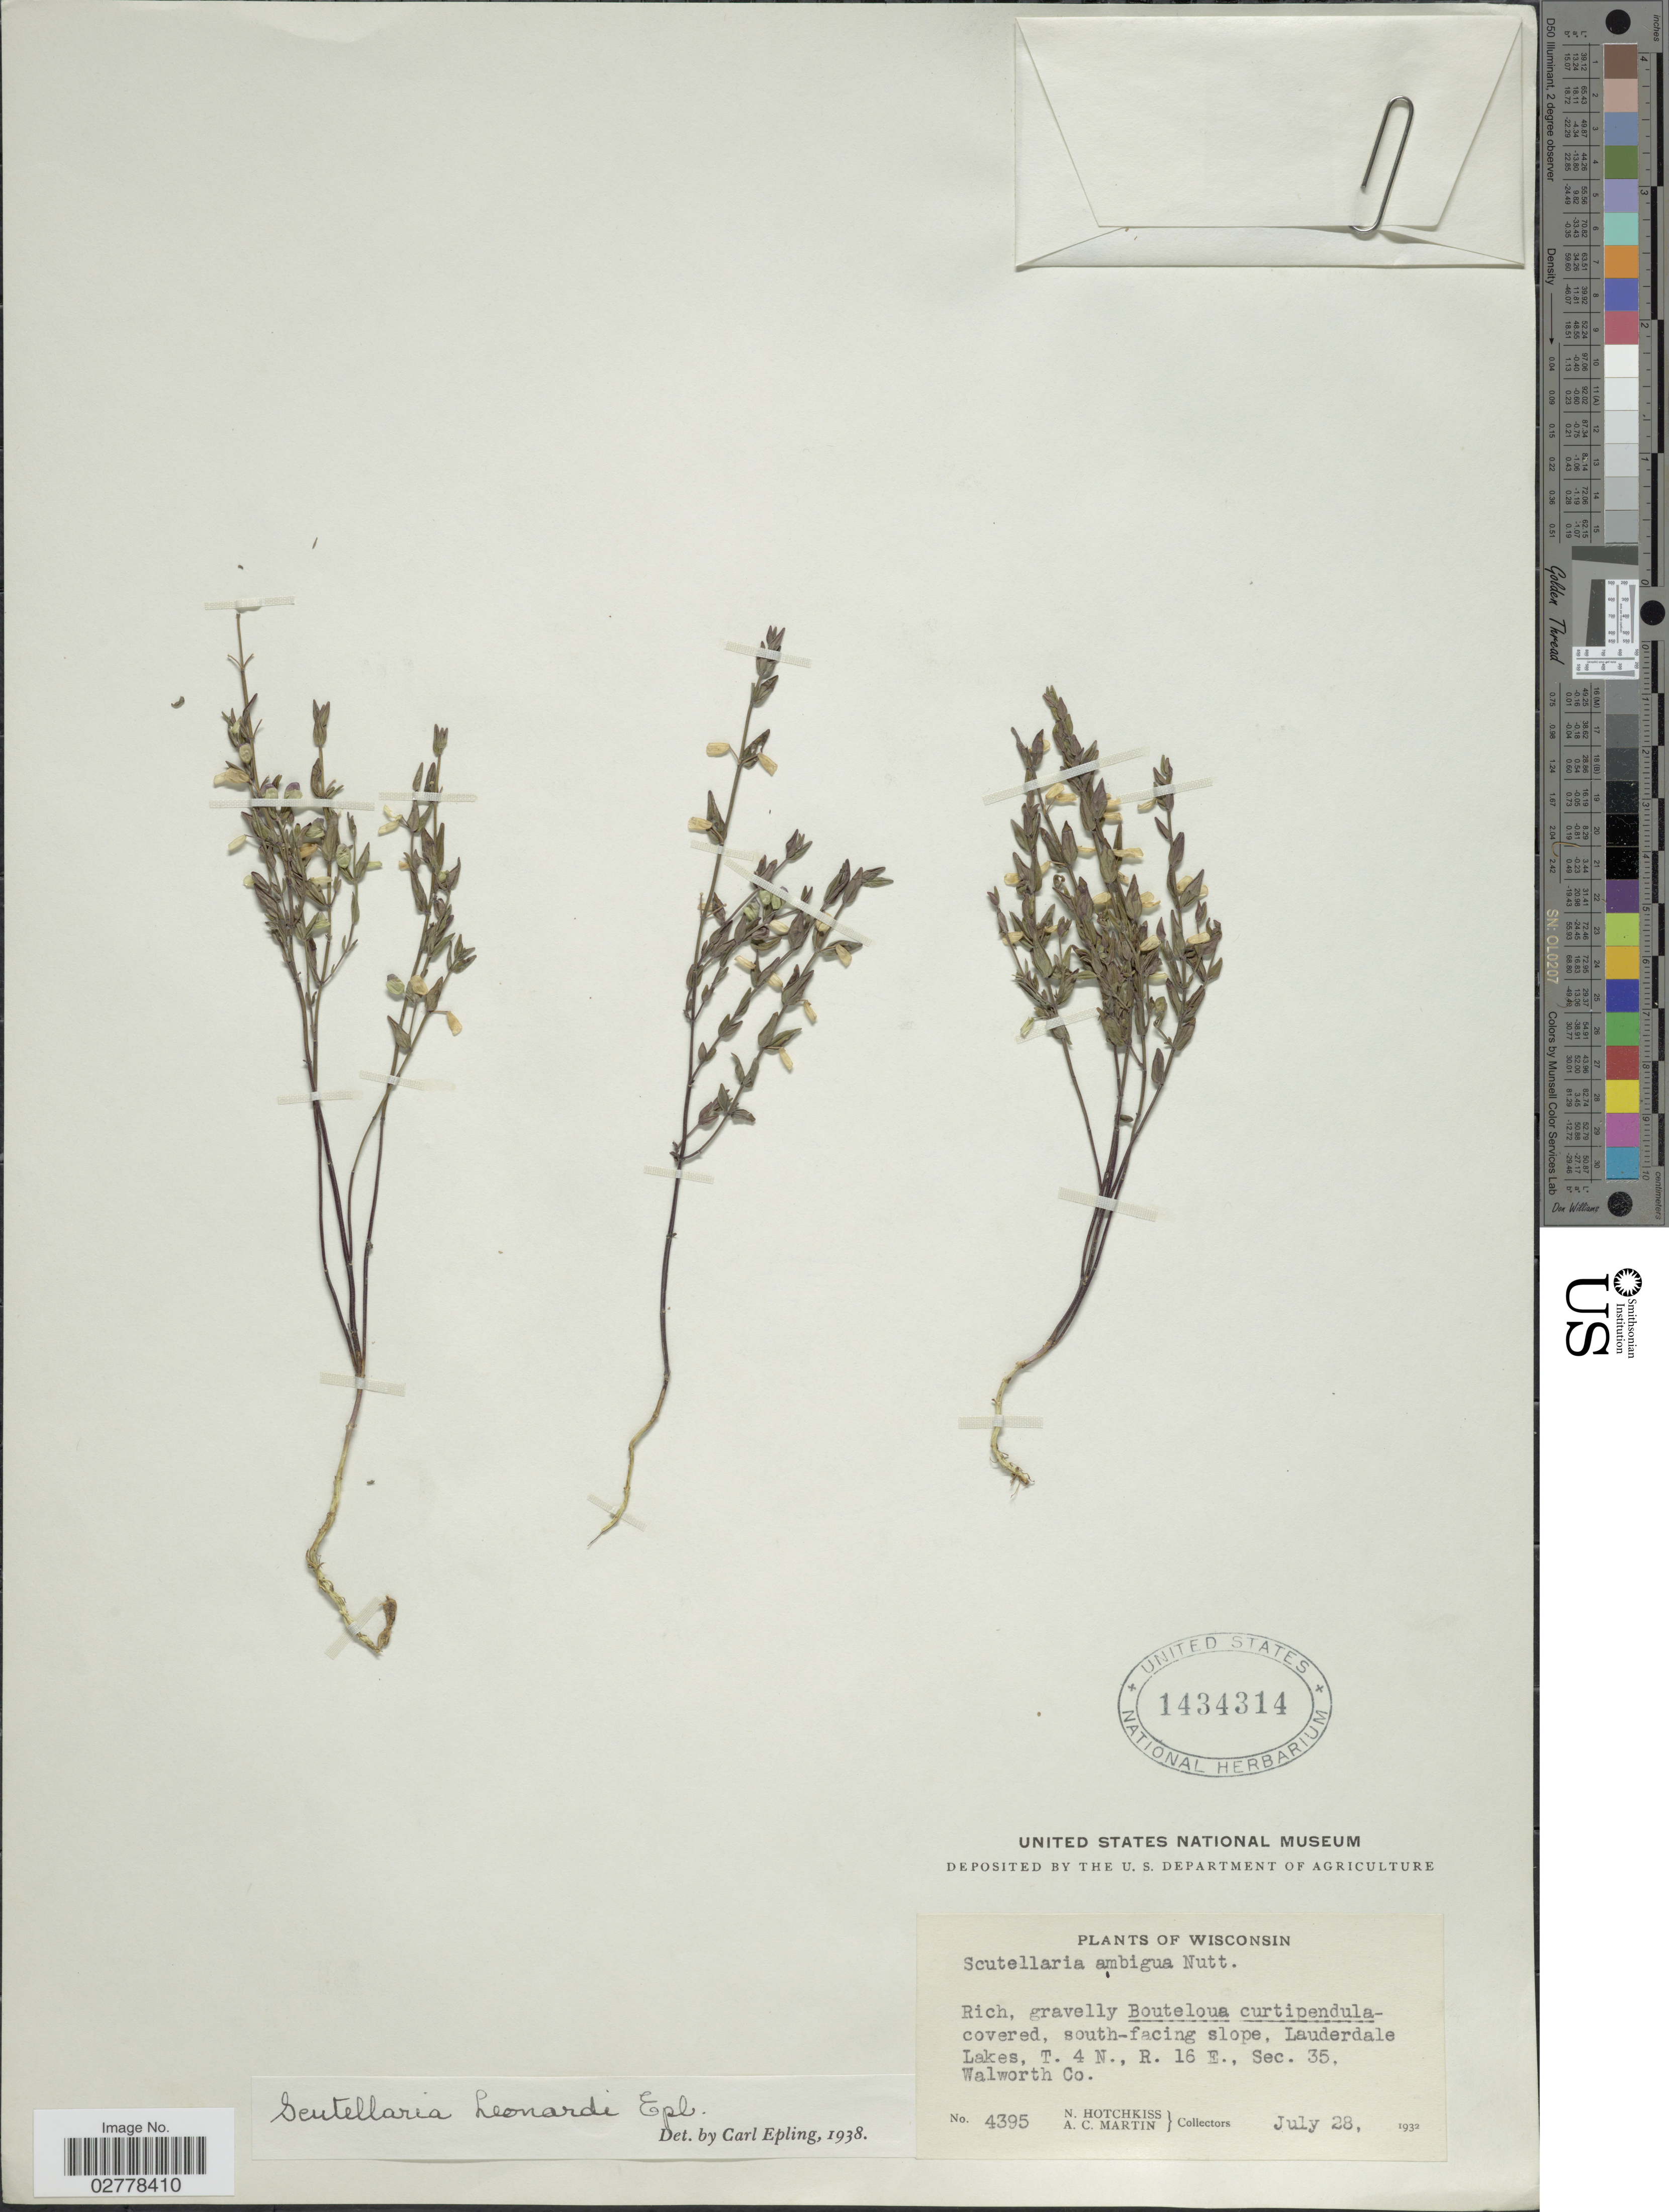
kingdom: Plantae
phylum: Tracheophyta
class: Magnoliopsida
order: Lamiales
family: Lamiaceae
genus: Scutellaria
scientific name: Scutellaria leonardii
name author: Epling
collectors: N. Hotchkiss & A. C. Martin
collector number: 4395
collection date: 1932-07-28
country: United States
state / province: Wisconsin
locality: South-facing slope, Lauderdale Lakes, T. 4 N., R. 16 E., Sec. 35, Walworth Co.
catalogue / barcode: US 1434314